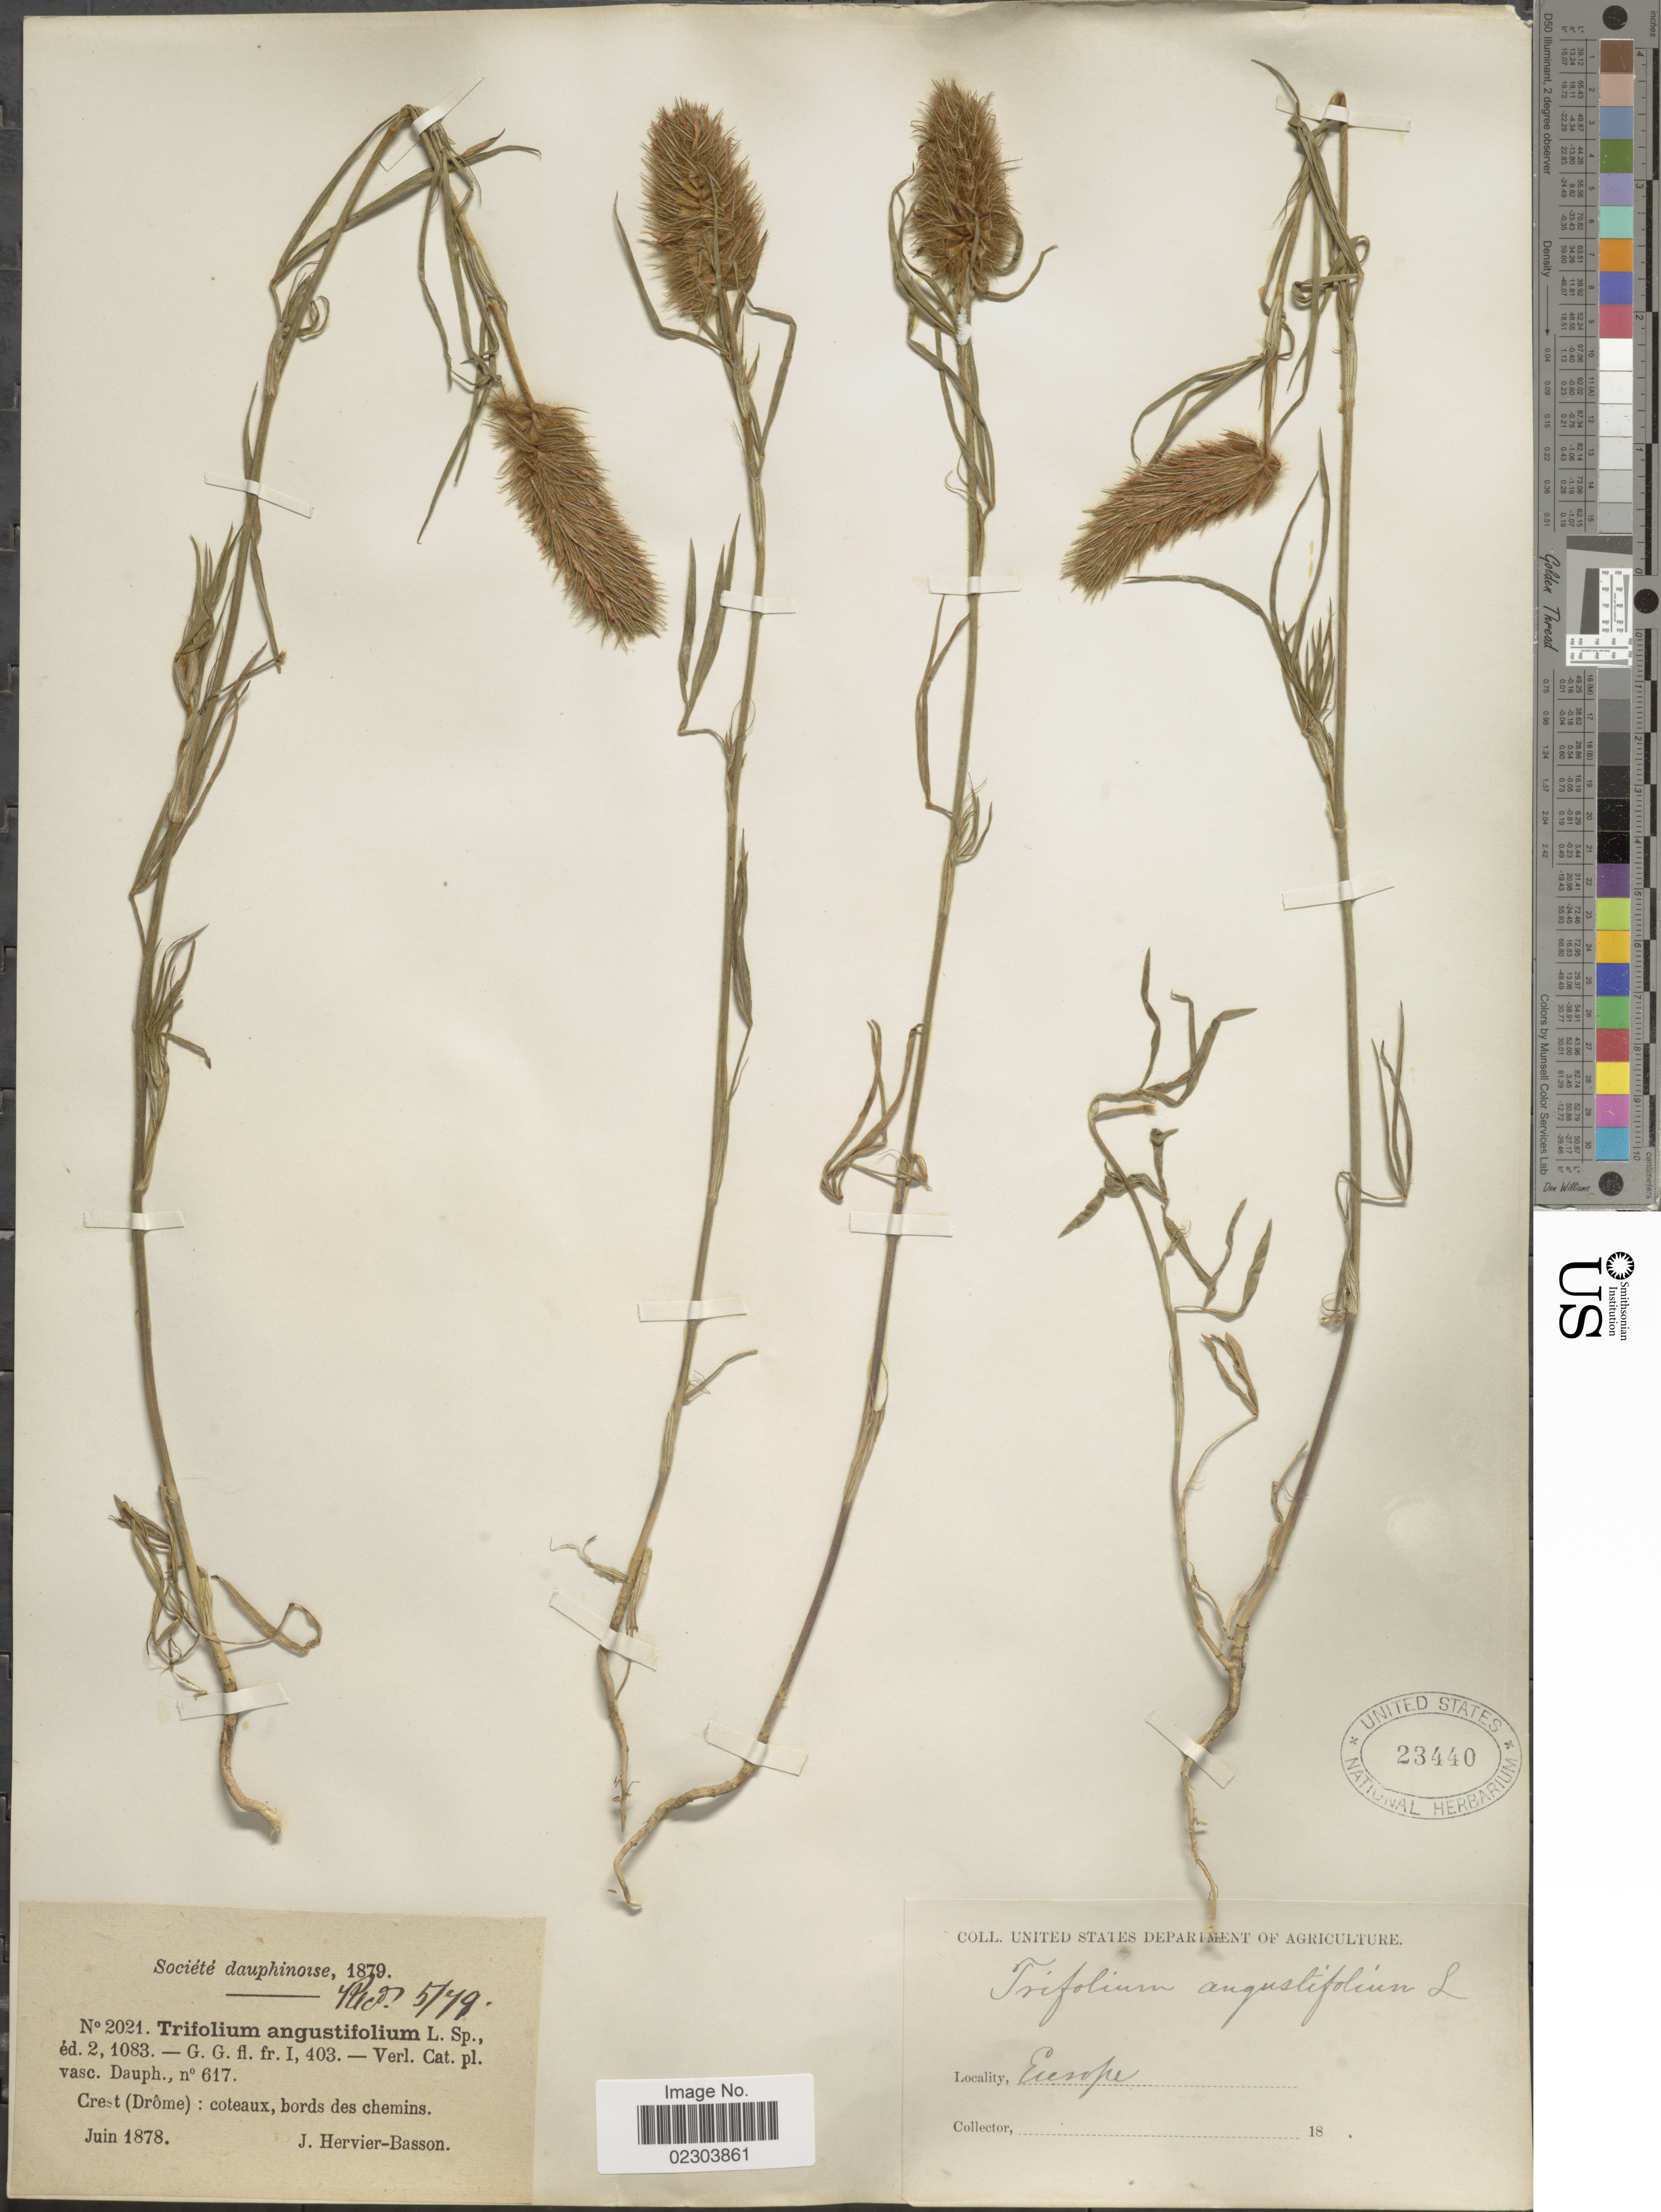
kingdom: Plantae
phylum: Tracheophyta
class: Magnoliopsida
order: Fabales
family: Fabaceae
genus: Trifolium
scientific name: Trifolium angustifolium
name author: L.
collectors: J. Hervier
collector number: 2021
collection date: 1878-06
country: France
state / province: Auvergne-Rhône-Alpes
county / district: Drôme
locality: Crest (Drome): coteaux, bords des chemins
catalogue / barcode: US 23440